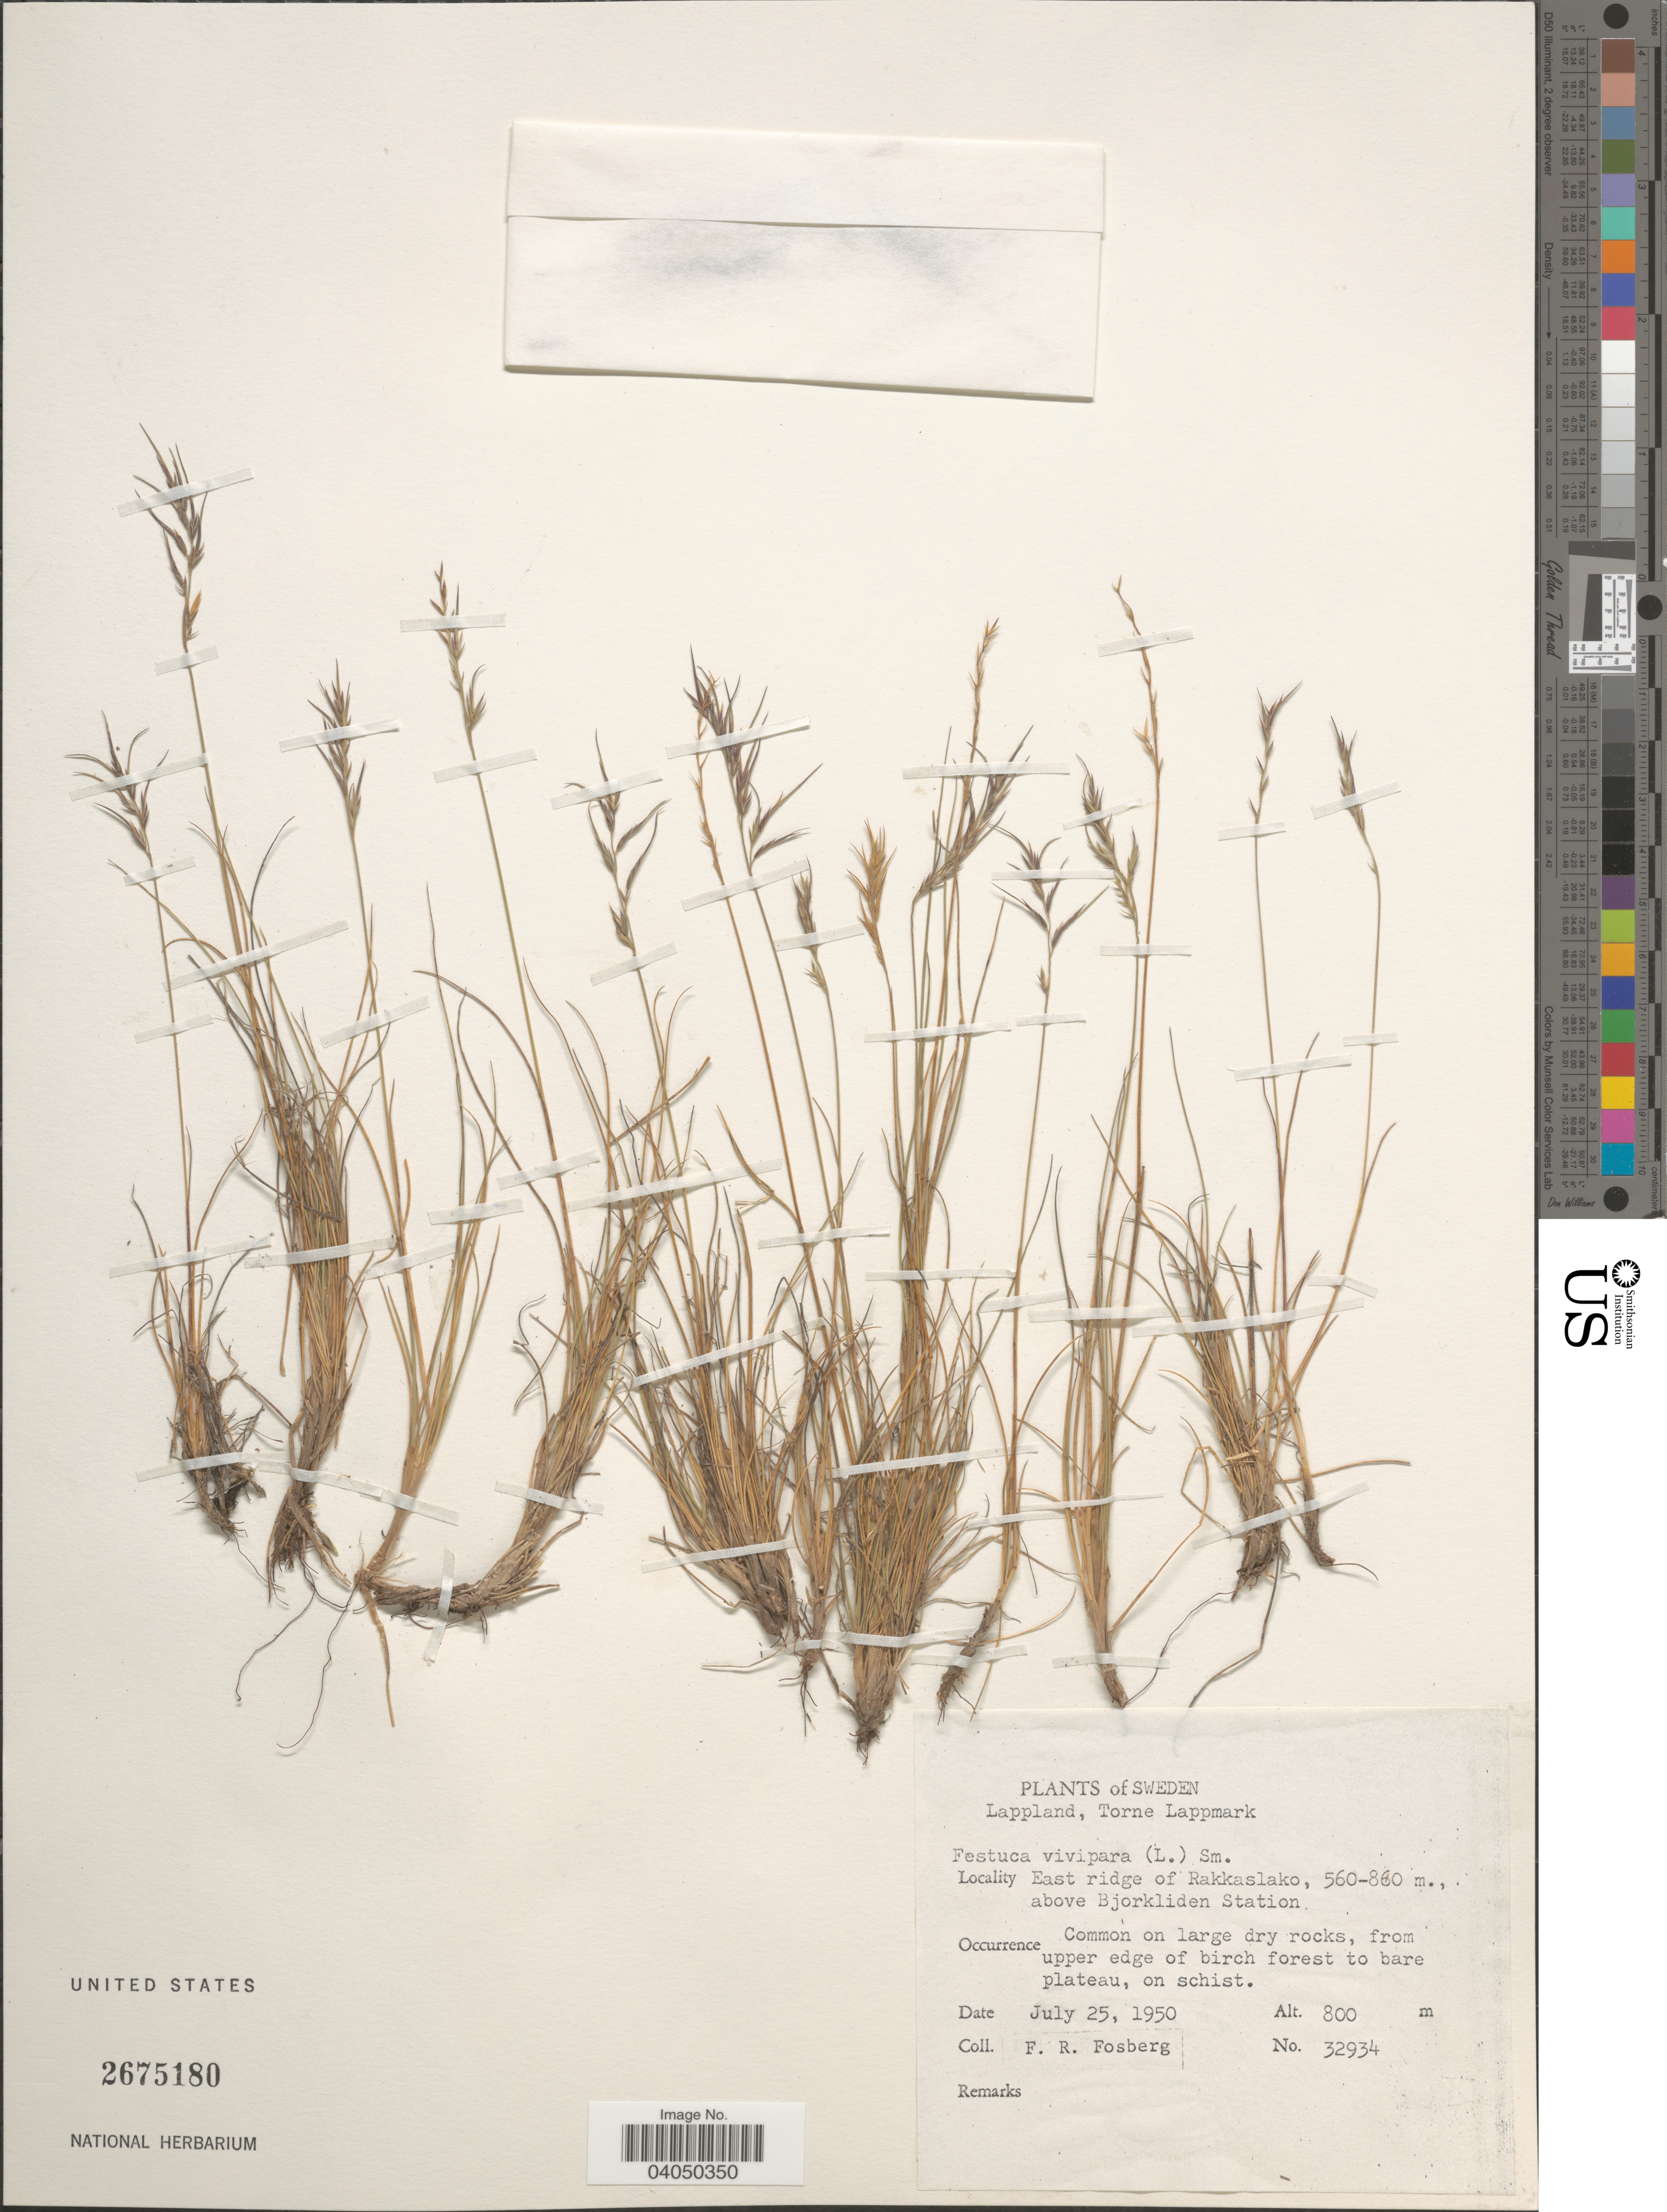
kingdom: Plantae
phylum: Tracheophyta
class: Liliopsida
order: Poales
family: Poaceae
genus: Festuca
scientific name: Festuca vivipara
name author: (L.) Sm.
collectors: F. R. Fosberg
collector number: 32934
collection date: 1950-07-25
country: Sweden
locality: Lappland, Torne Lappmark. East ridge of Rakkaslako, 560-860 m., above Bjorkliden Station.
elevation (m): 800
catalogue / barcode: US 2675180